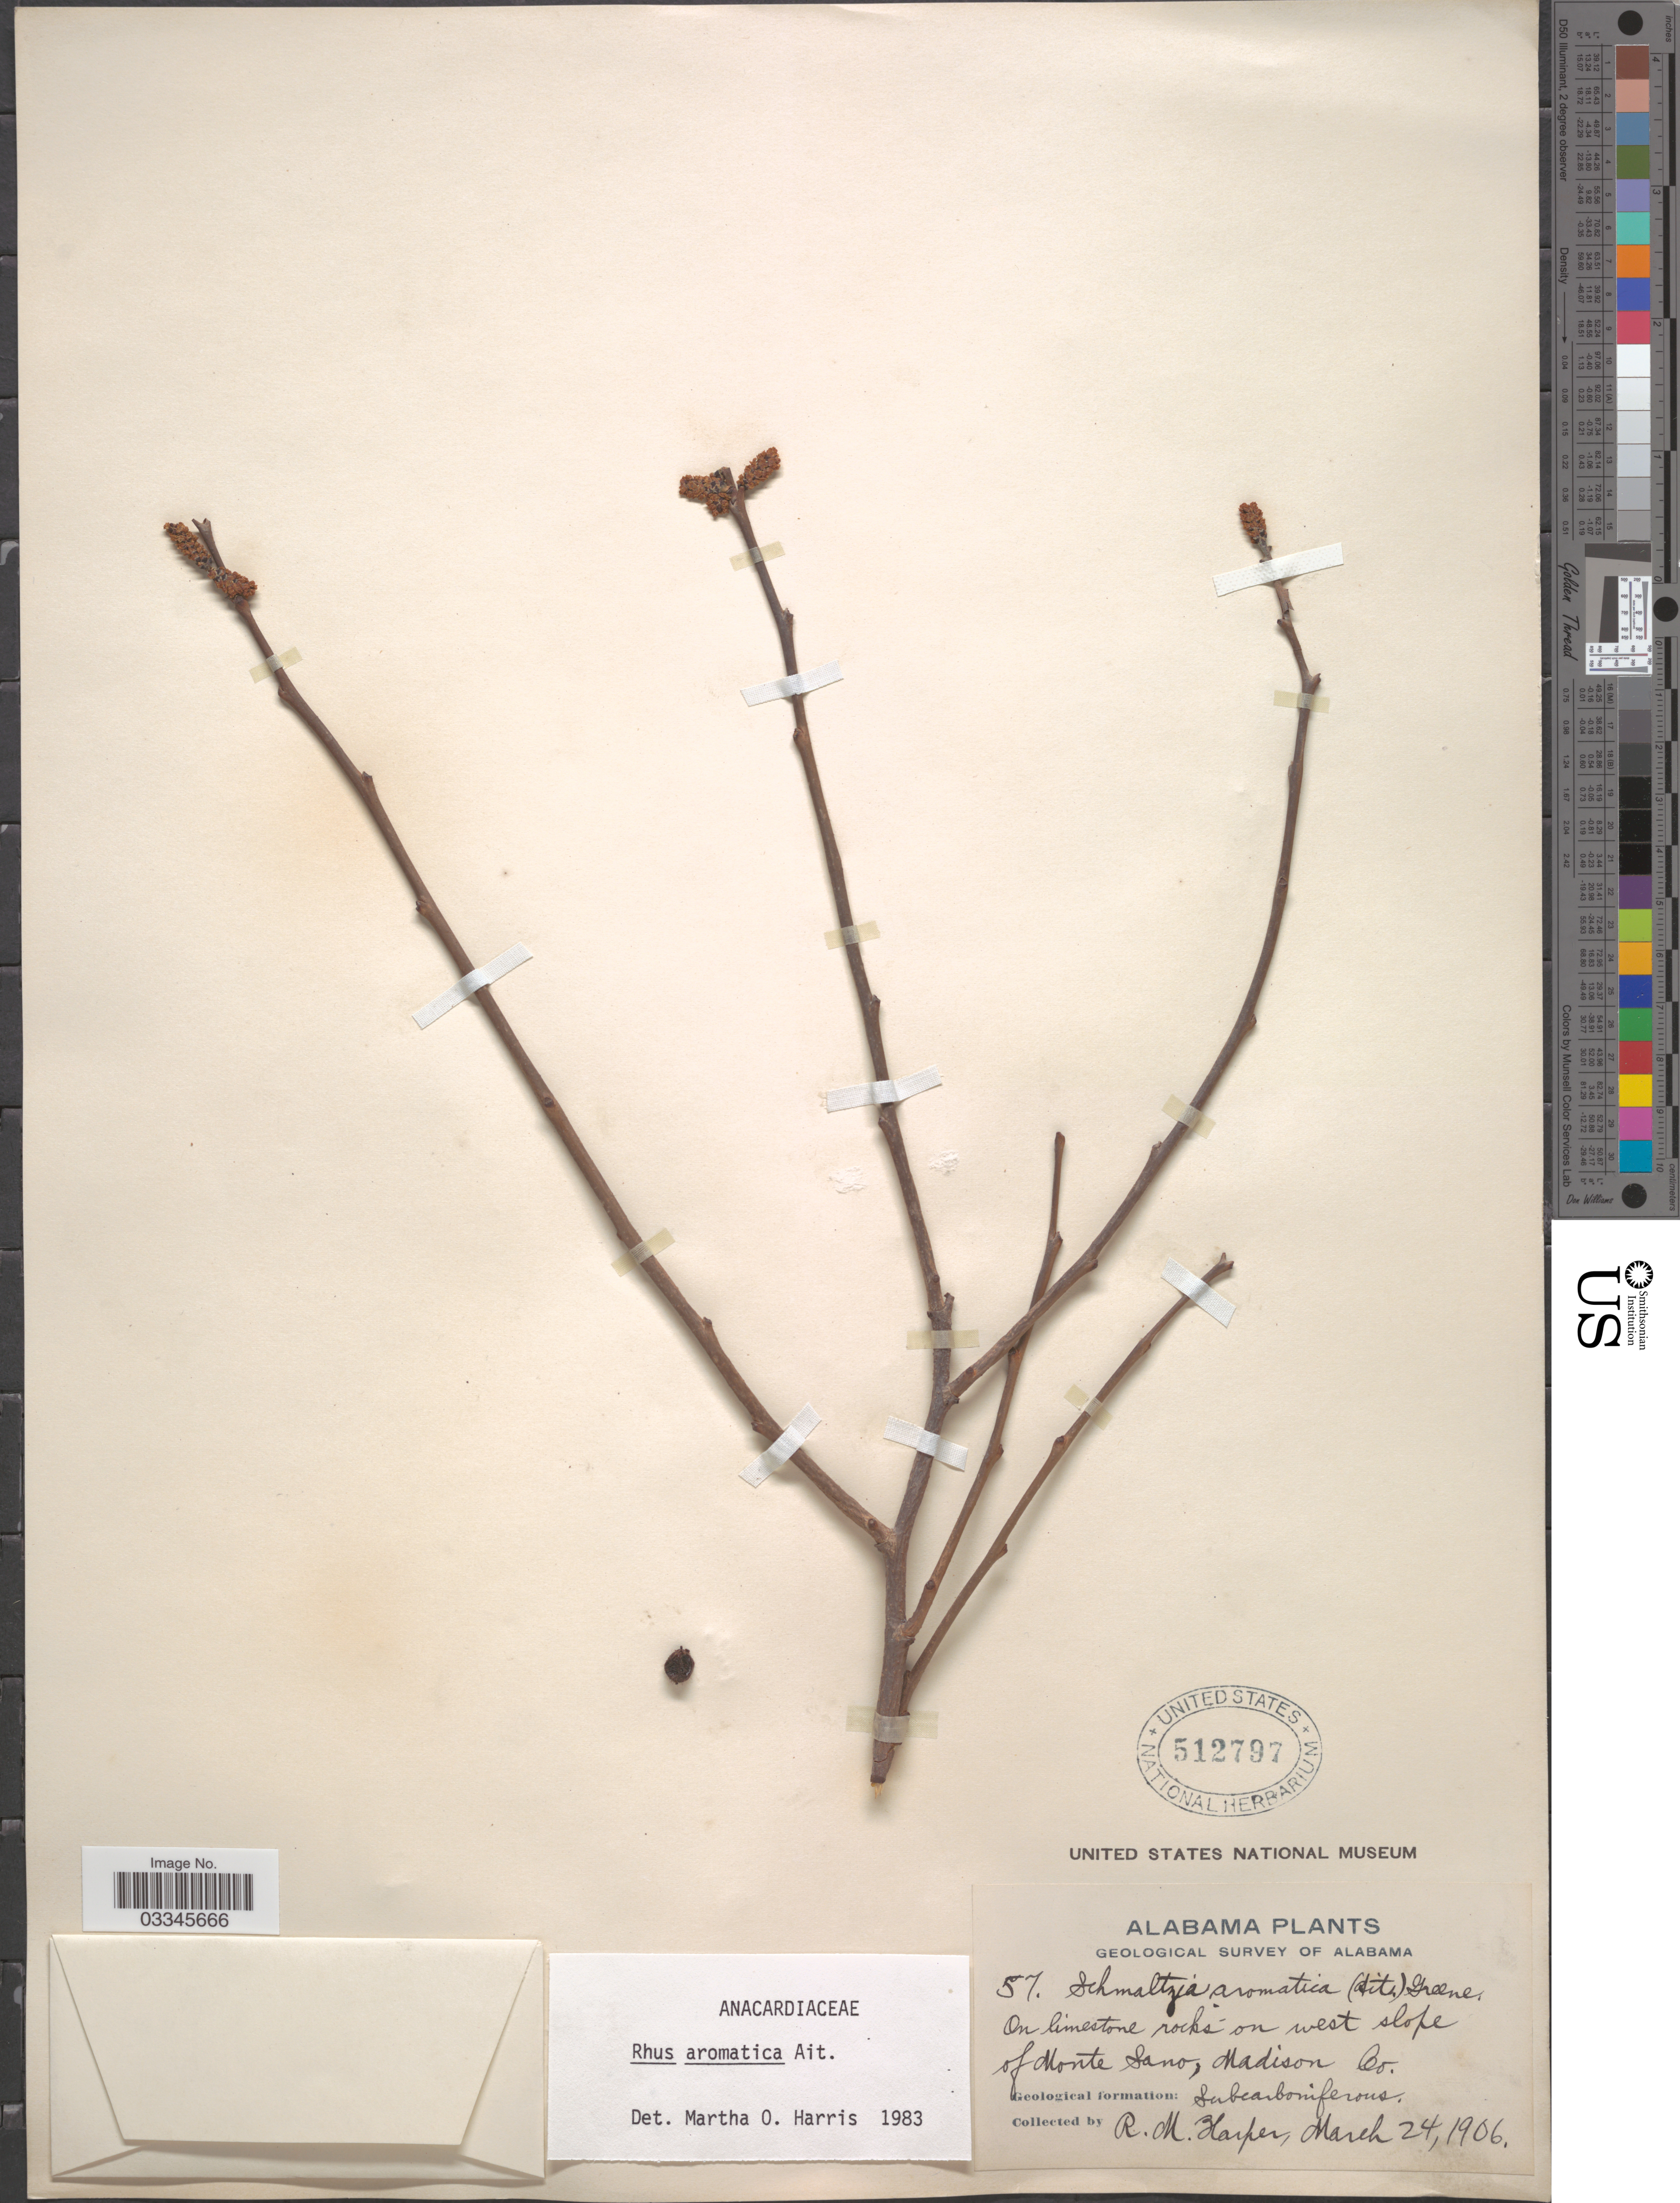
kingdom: Plantae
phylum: Tracheophyta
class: Magnoliopsida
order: Sapindales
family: Anacardiaceae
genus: Rhus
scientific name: Rhus aromatica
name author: Aiton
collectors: R. Harper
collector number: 57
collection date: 1906-03-24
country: United States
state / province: Alabama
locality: On limestone rocks on west slope of Monte Sano, Madison Co.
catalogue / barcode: US 512797